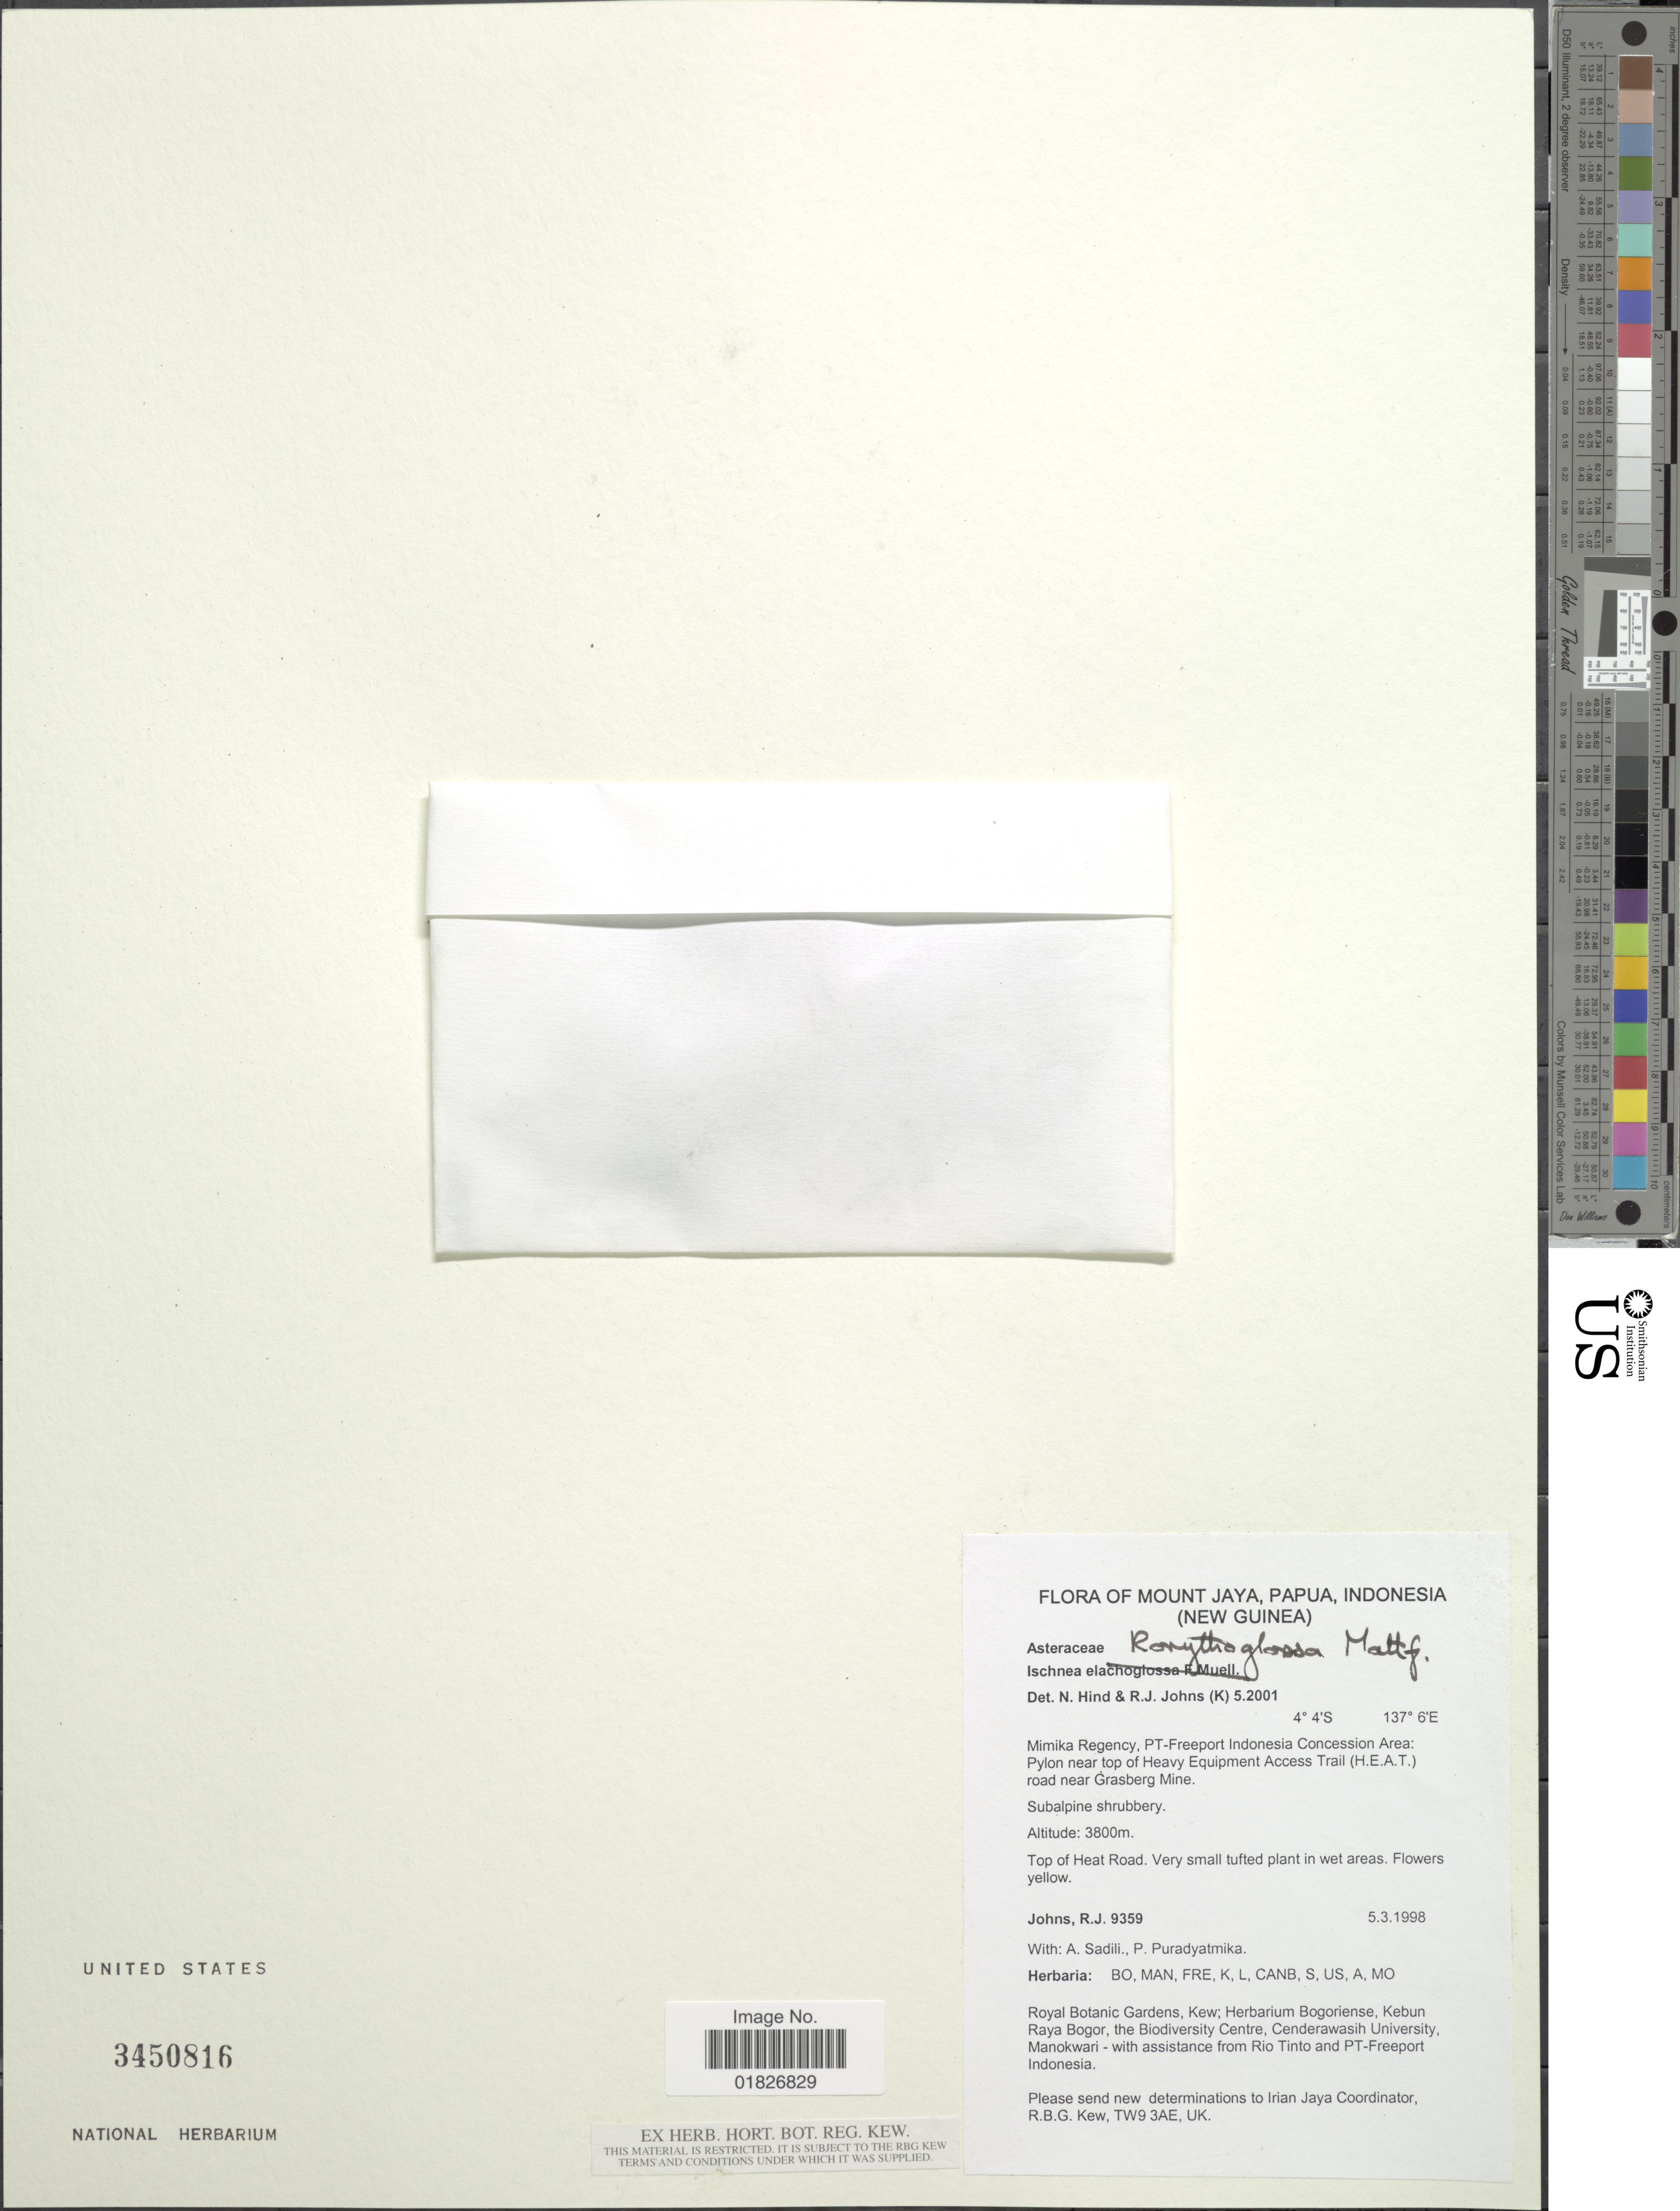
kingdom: Plantae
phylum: Tracheophyta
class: Magnoliopsida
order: Asterales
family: Asteraceae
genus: Ischnea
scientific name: Ischnea korythoglossa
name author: Mattf.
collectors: R. Johns, A. Sadili & P. Puradyatmika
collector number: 9359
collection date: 1998-03-05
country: Indonesia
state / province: Papua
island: New Guinea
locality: Mount Jaya (New Guinea), Mimika Regency, PT-Freeport Indonesia Concession Area, Pylon near top of Heavy Equipment Access Trail (H.E.A.T.) road near Grasberg Mine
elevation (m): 3800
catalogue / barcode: US 3450816